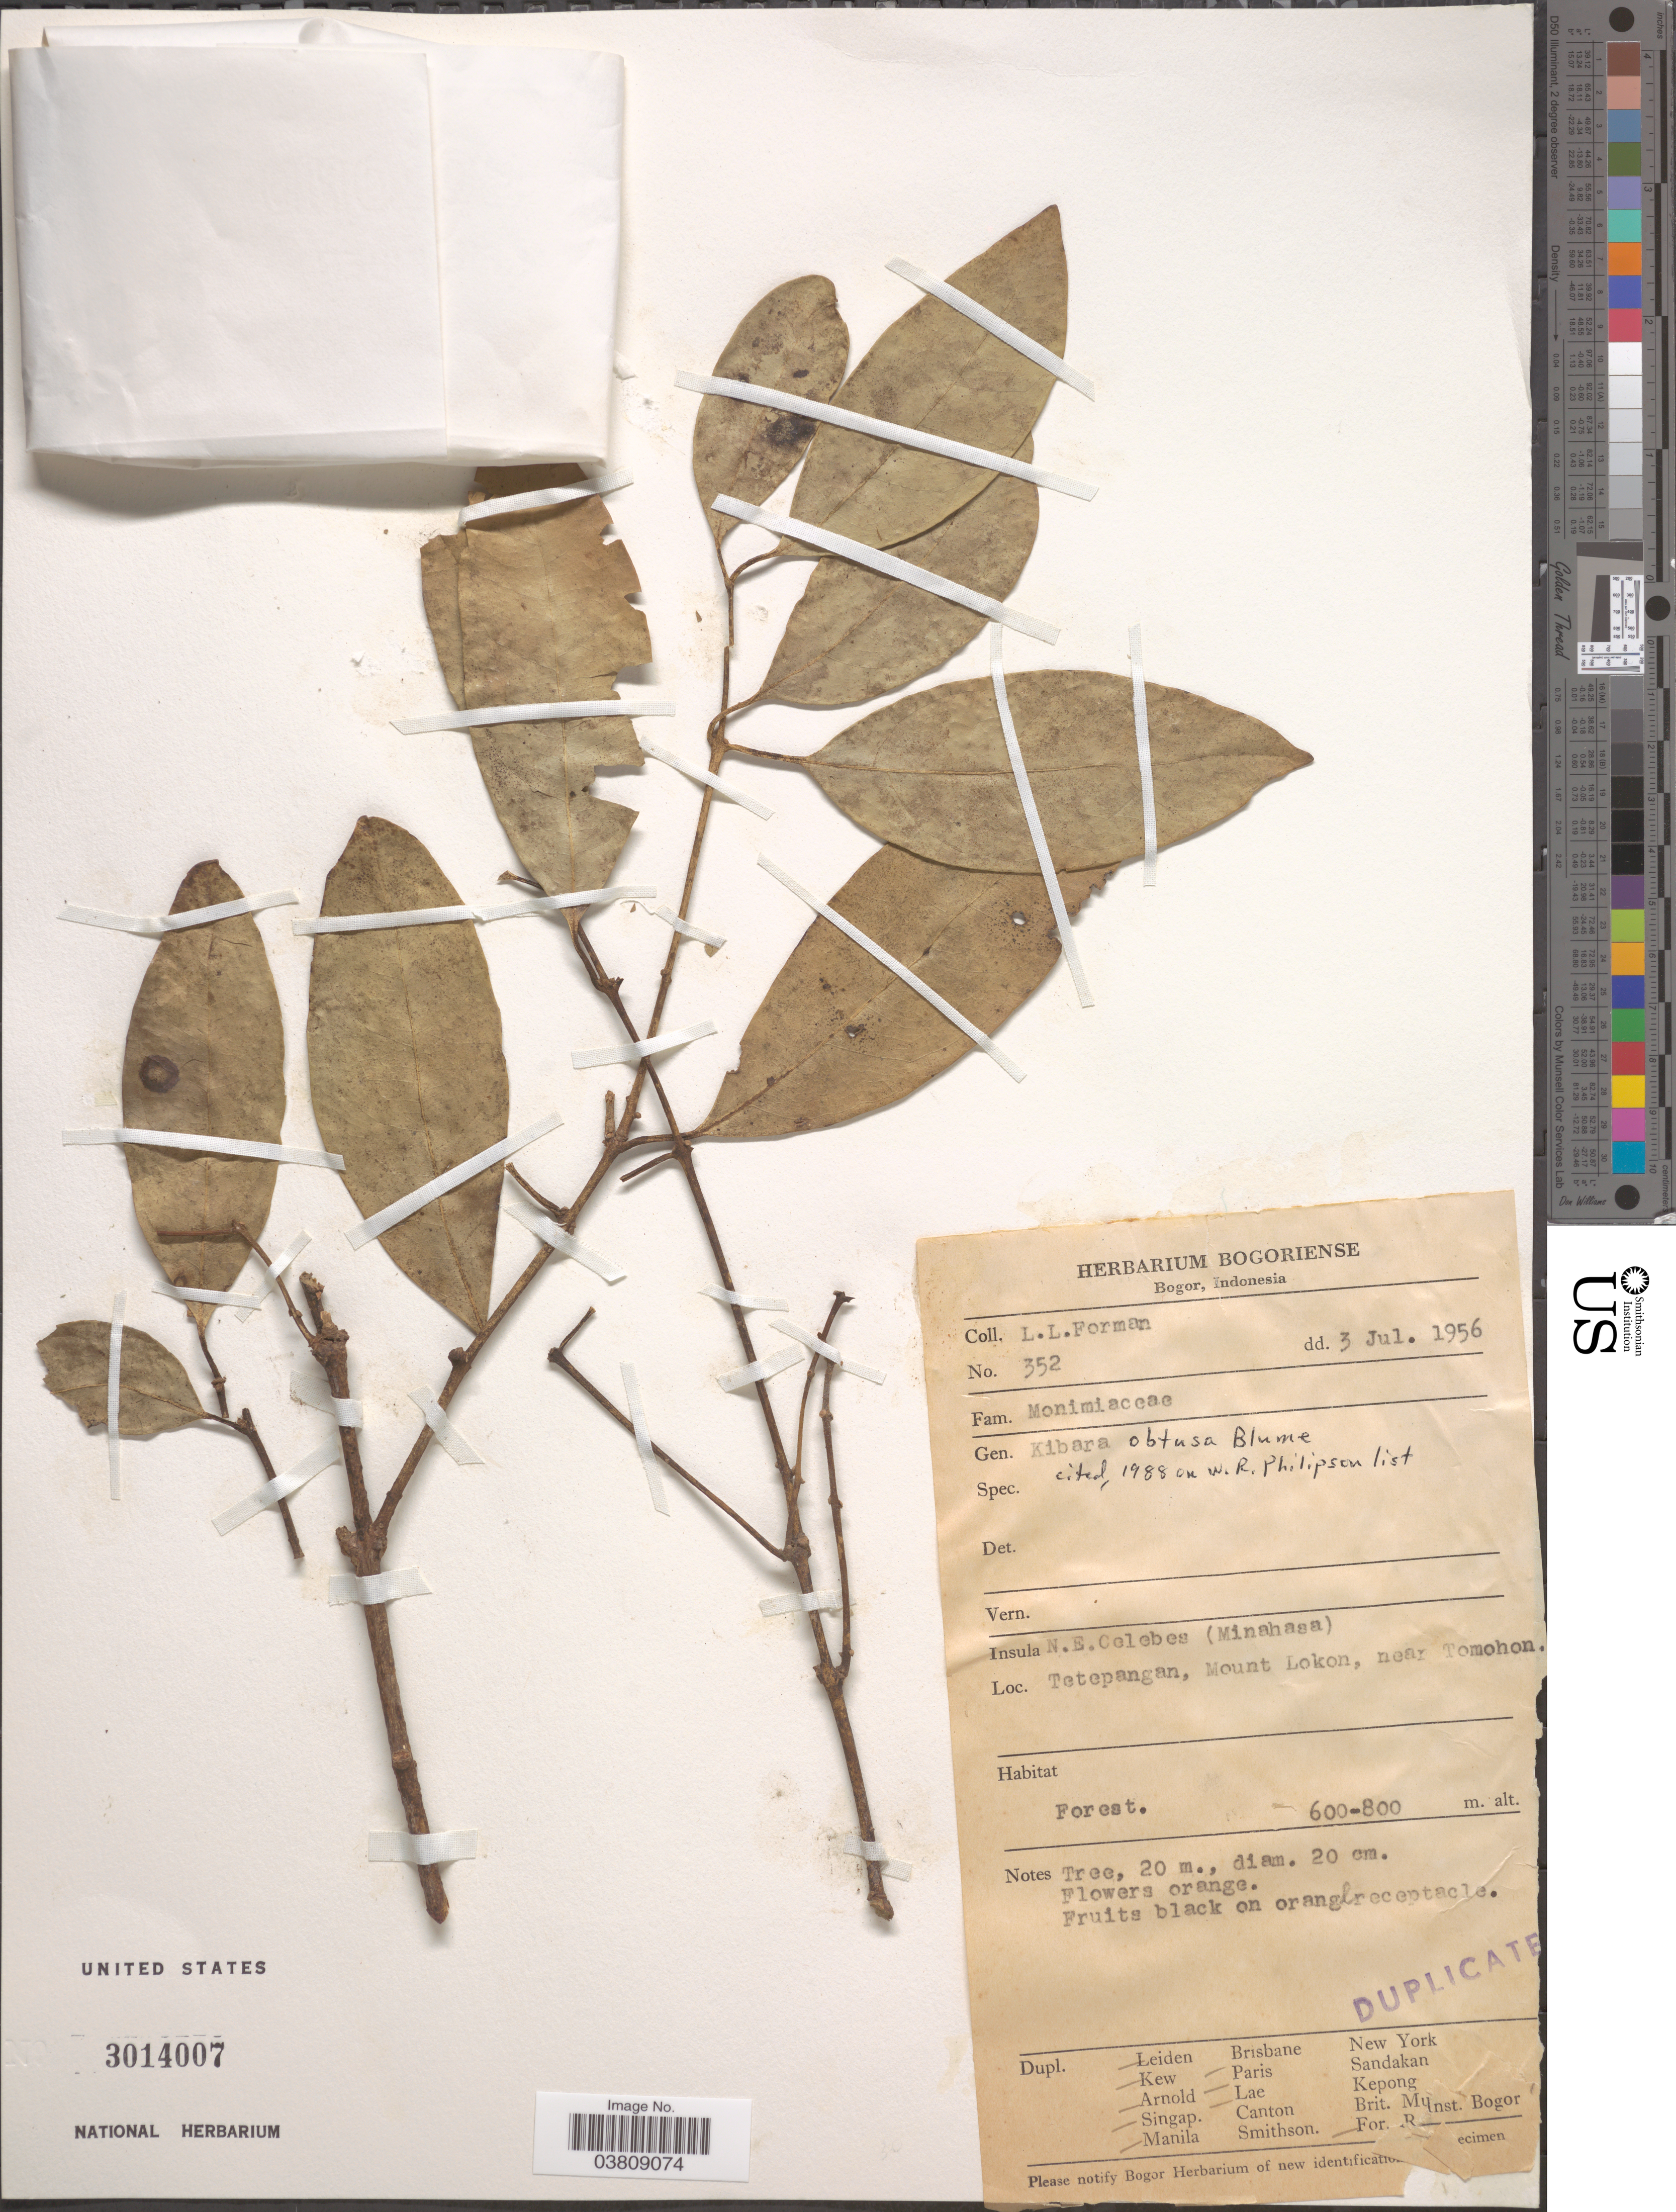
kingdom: Plantae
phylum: Tracheophyta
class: Magnoliopsida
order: Laurales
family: Monimiaceae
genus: Kibara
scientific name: Kibara obtusa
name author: Blume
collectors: L. Forman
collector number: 352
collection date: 1956-07-03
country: Indonesia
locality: Insula N.E. Celebes (Minahasa). Tetepanga, Mount Lokon, near Tomohon.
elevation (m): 600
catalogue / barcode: US 3014007